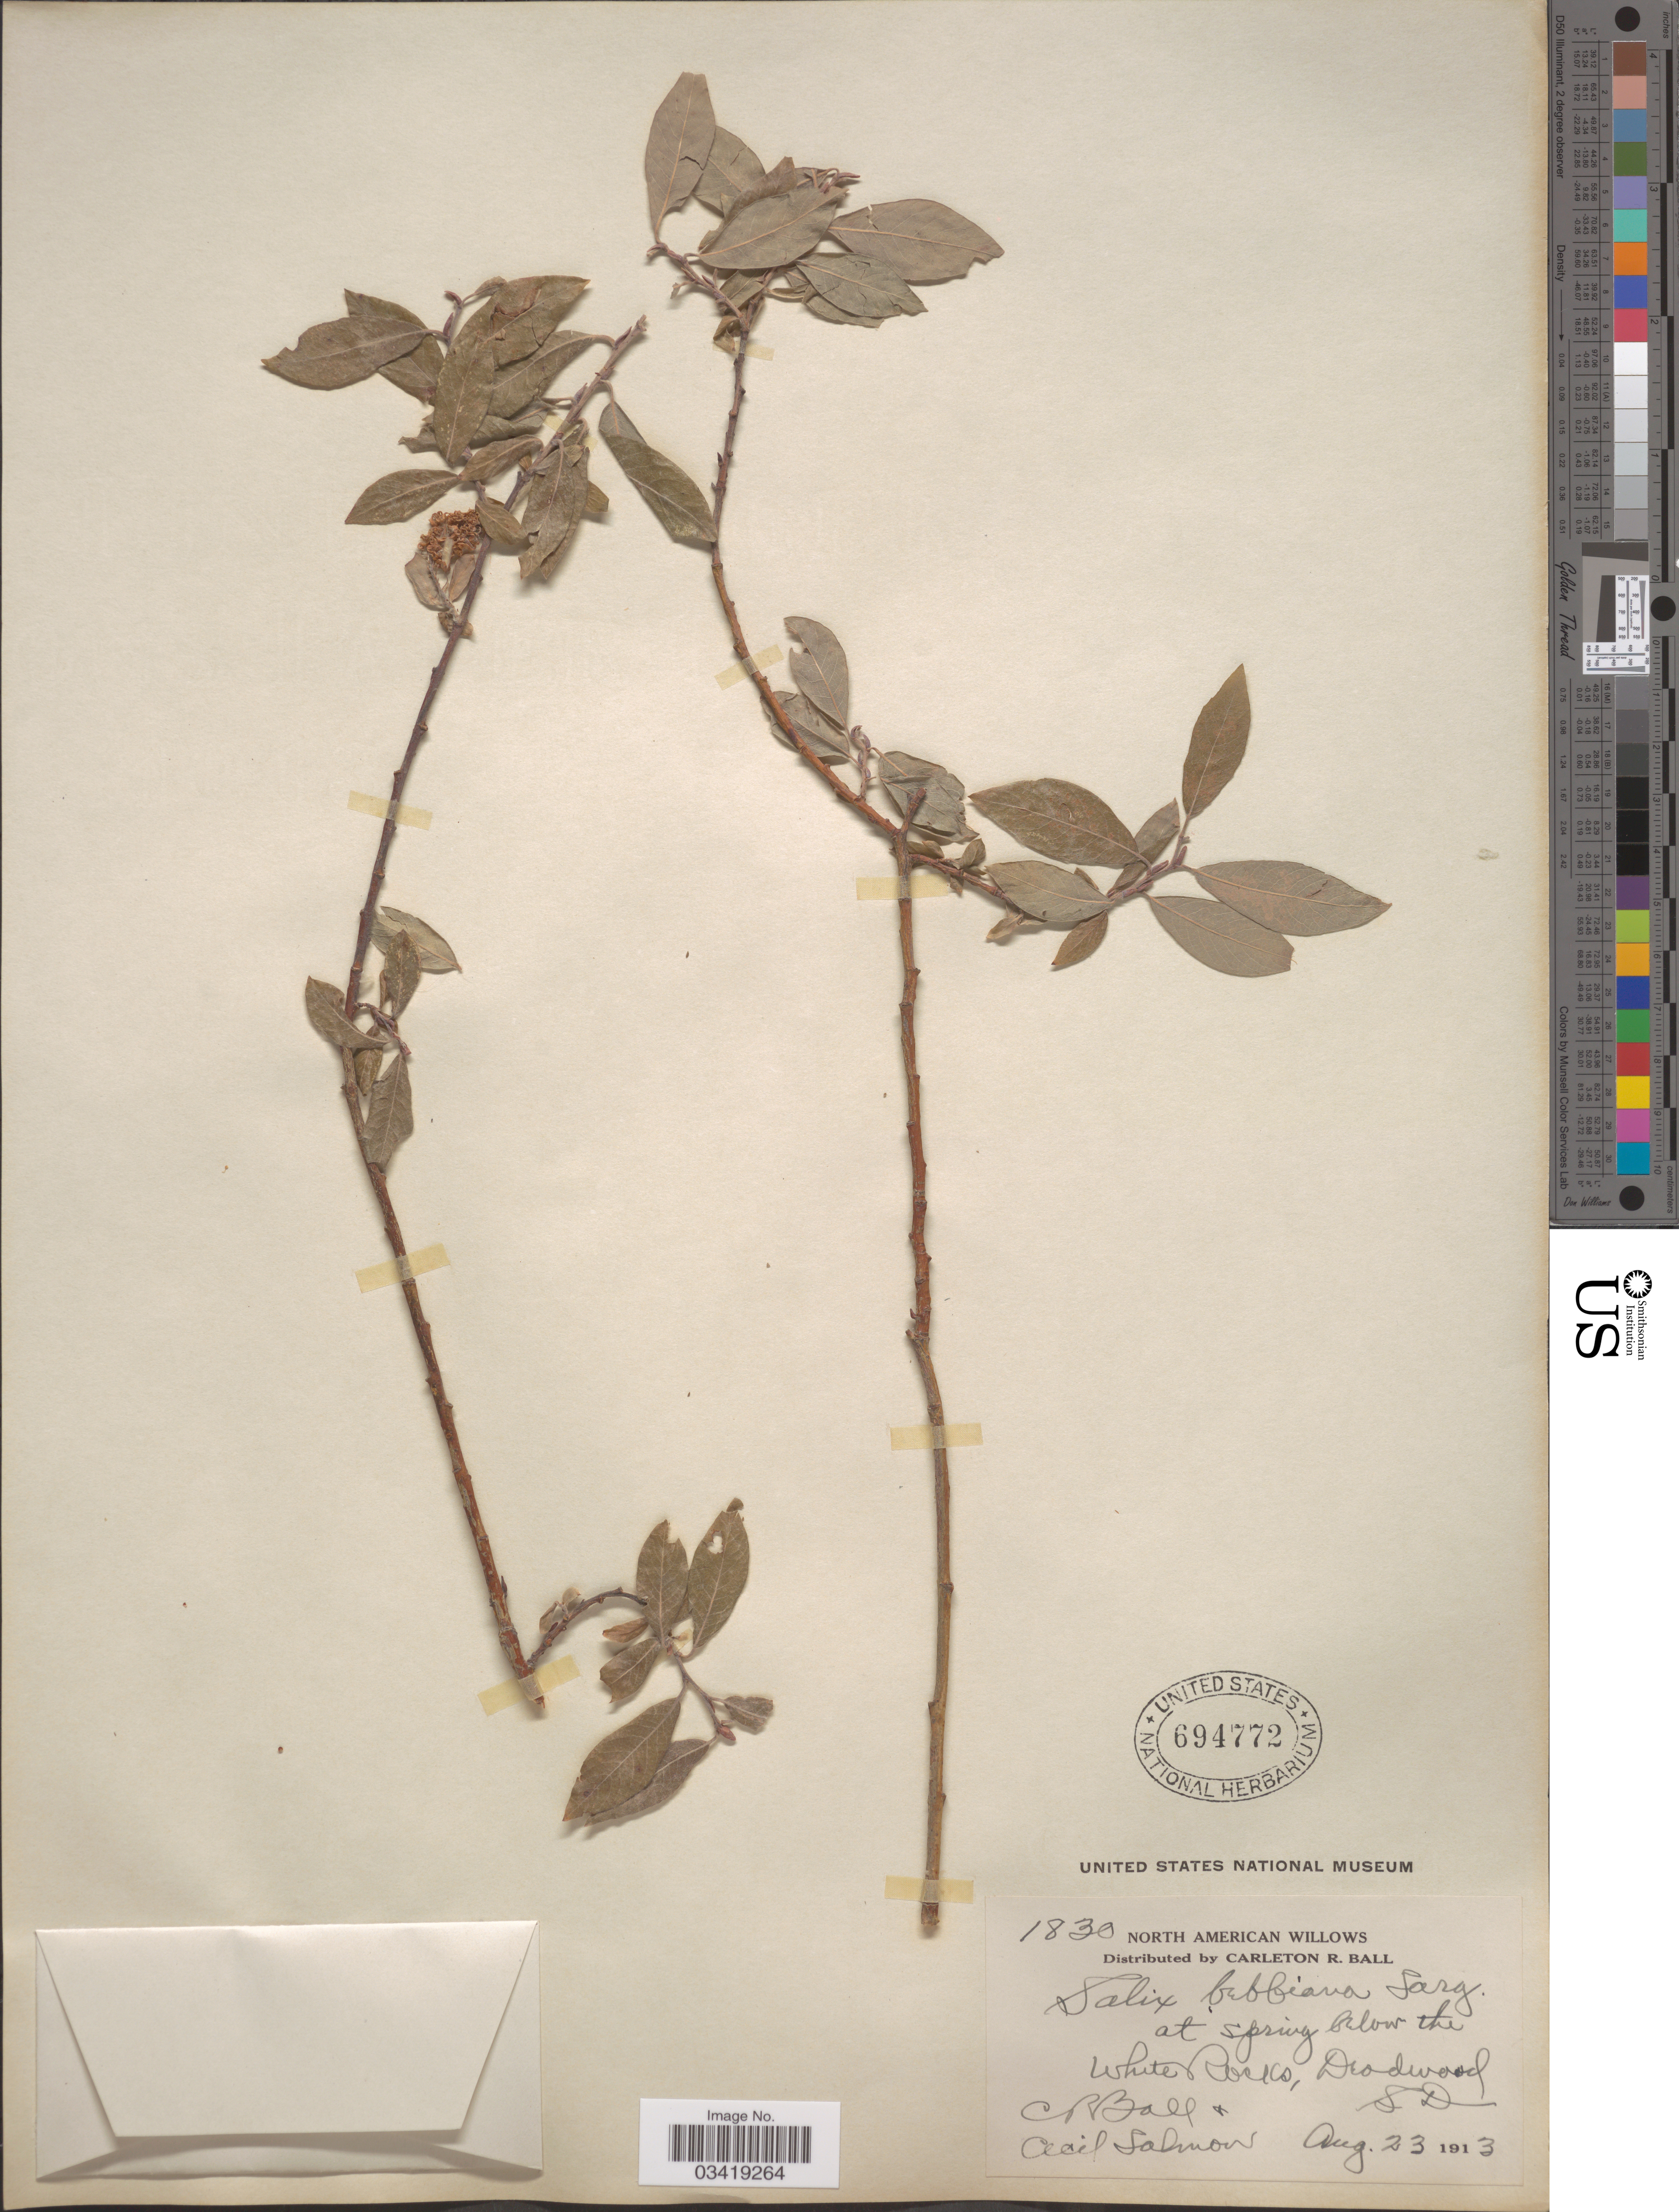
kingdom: Plantae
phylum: Tracheophyta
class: Magnoliopsida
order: Malpighiales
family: Salicaceae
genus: Salix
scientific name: Salix bebbiana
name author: Sarg.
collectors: C. R. Ball & C. Salmon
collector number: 1830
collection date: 1913-08-23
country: United States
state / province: South Dakota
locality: At spring below the White Rocks, Deadwood.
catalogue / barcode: US 694772